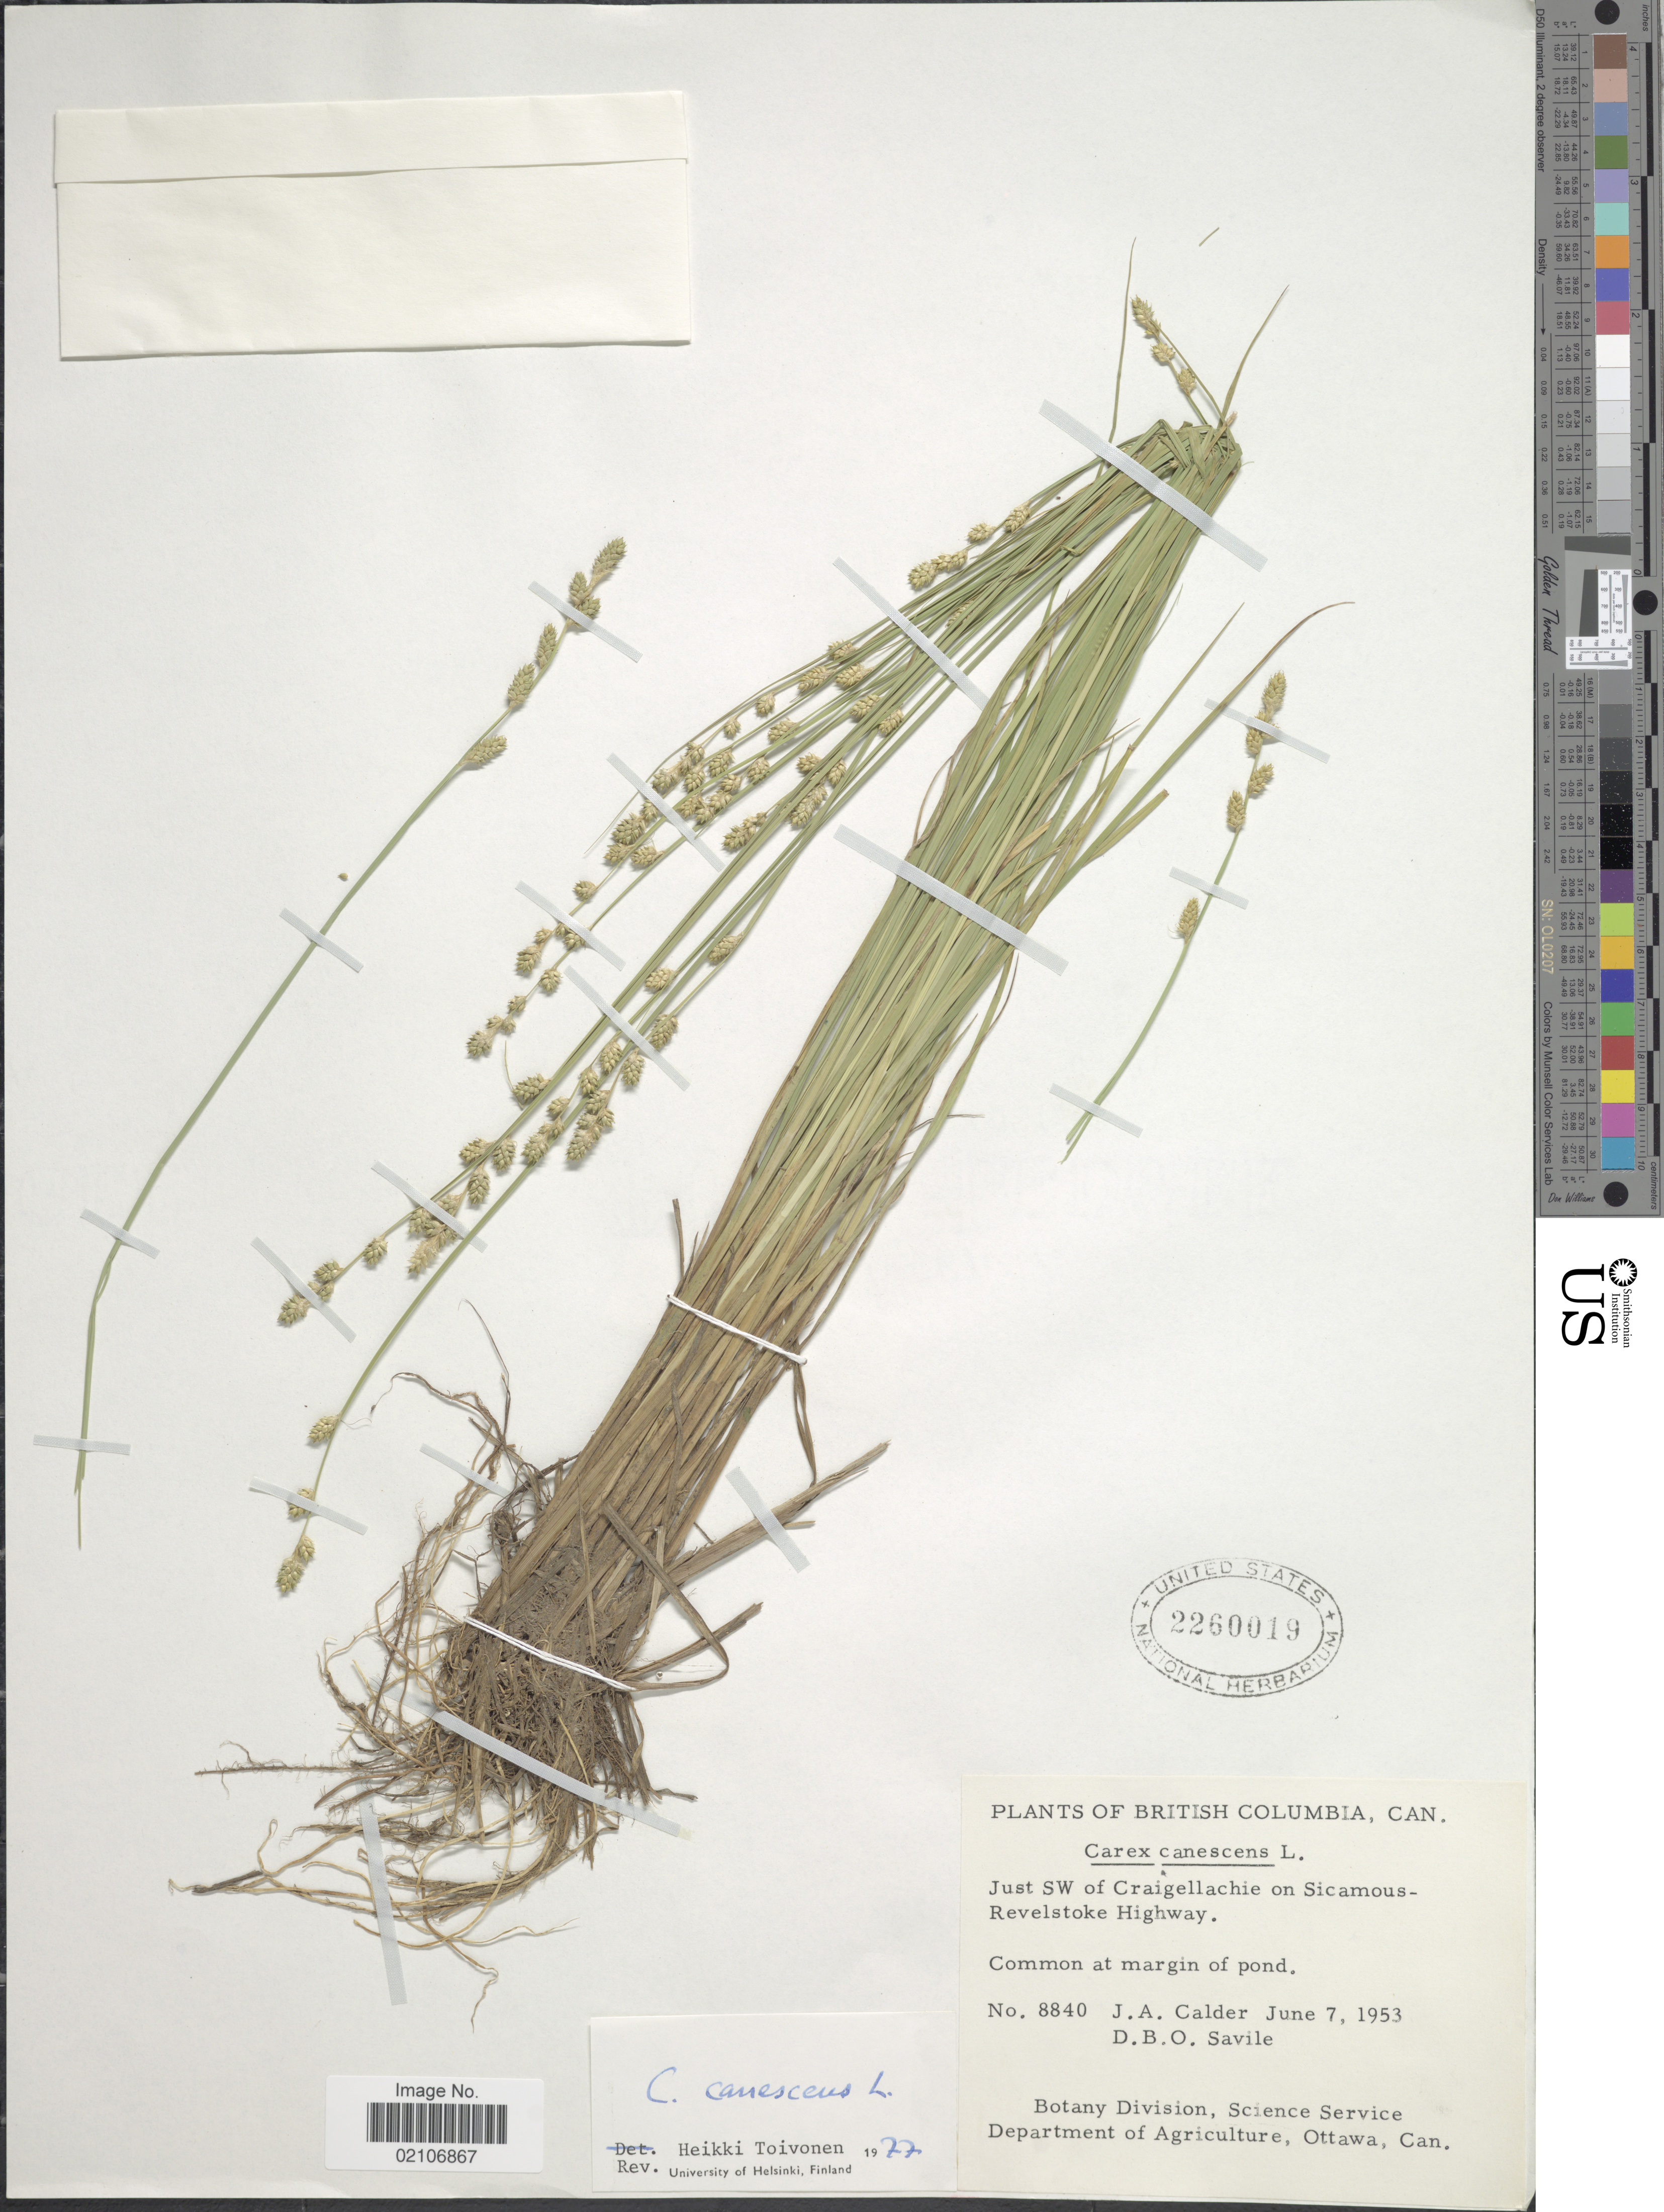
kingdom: Plantae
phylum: Tracheophyta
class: Liliopsida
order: Poales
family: Cyperaceae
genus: Carex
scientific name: Carex canescens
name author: L.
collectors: J. A. Calder & D. Savile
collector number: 8840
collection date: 1953-06-07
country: Canada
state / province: British Columbia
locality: British Columbia, Can. Just SW of Craigellachie on Sicamous-Revelstoke Highway.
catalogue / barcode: US 2260019